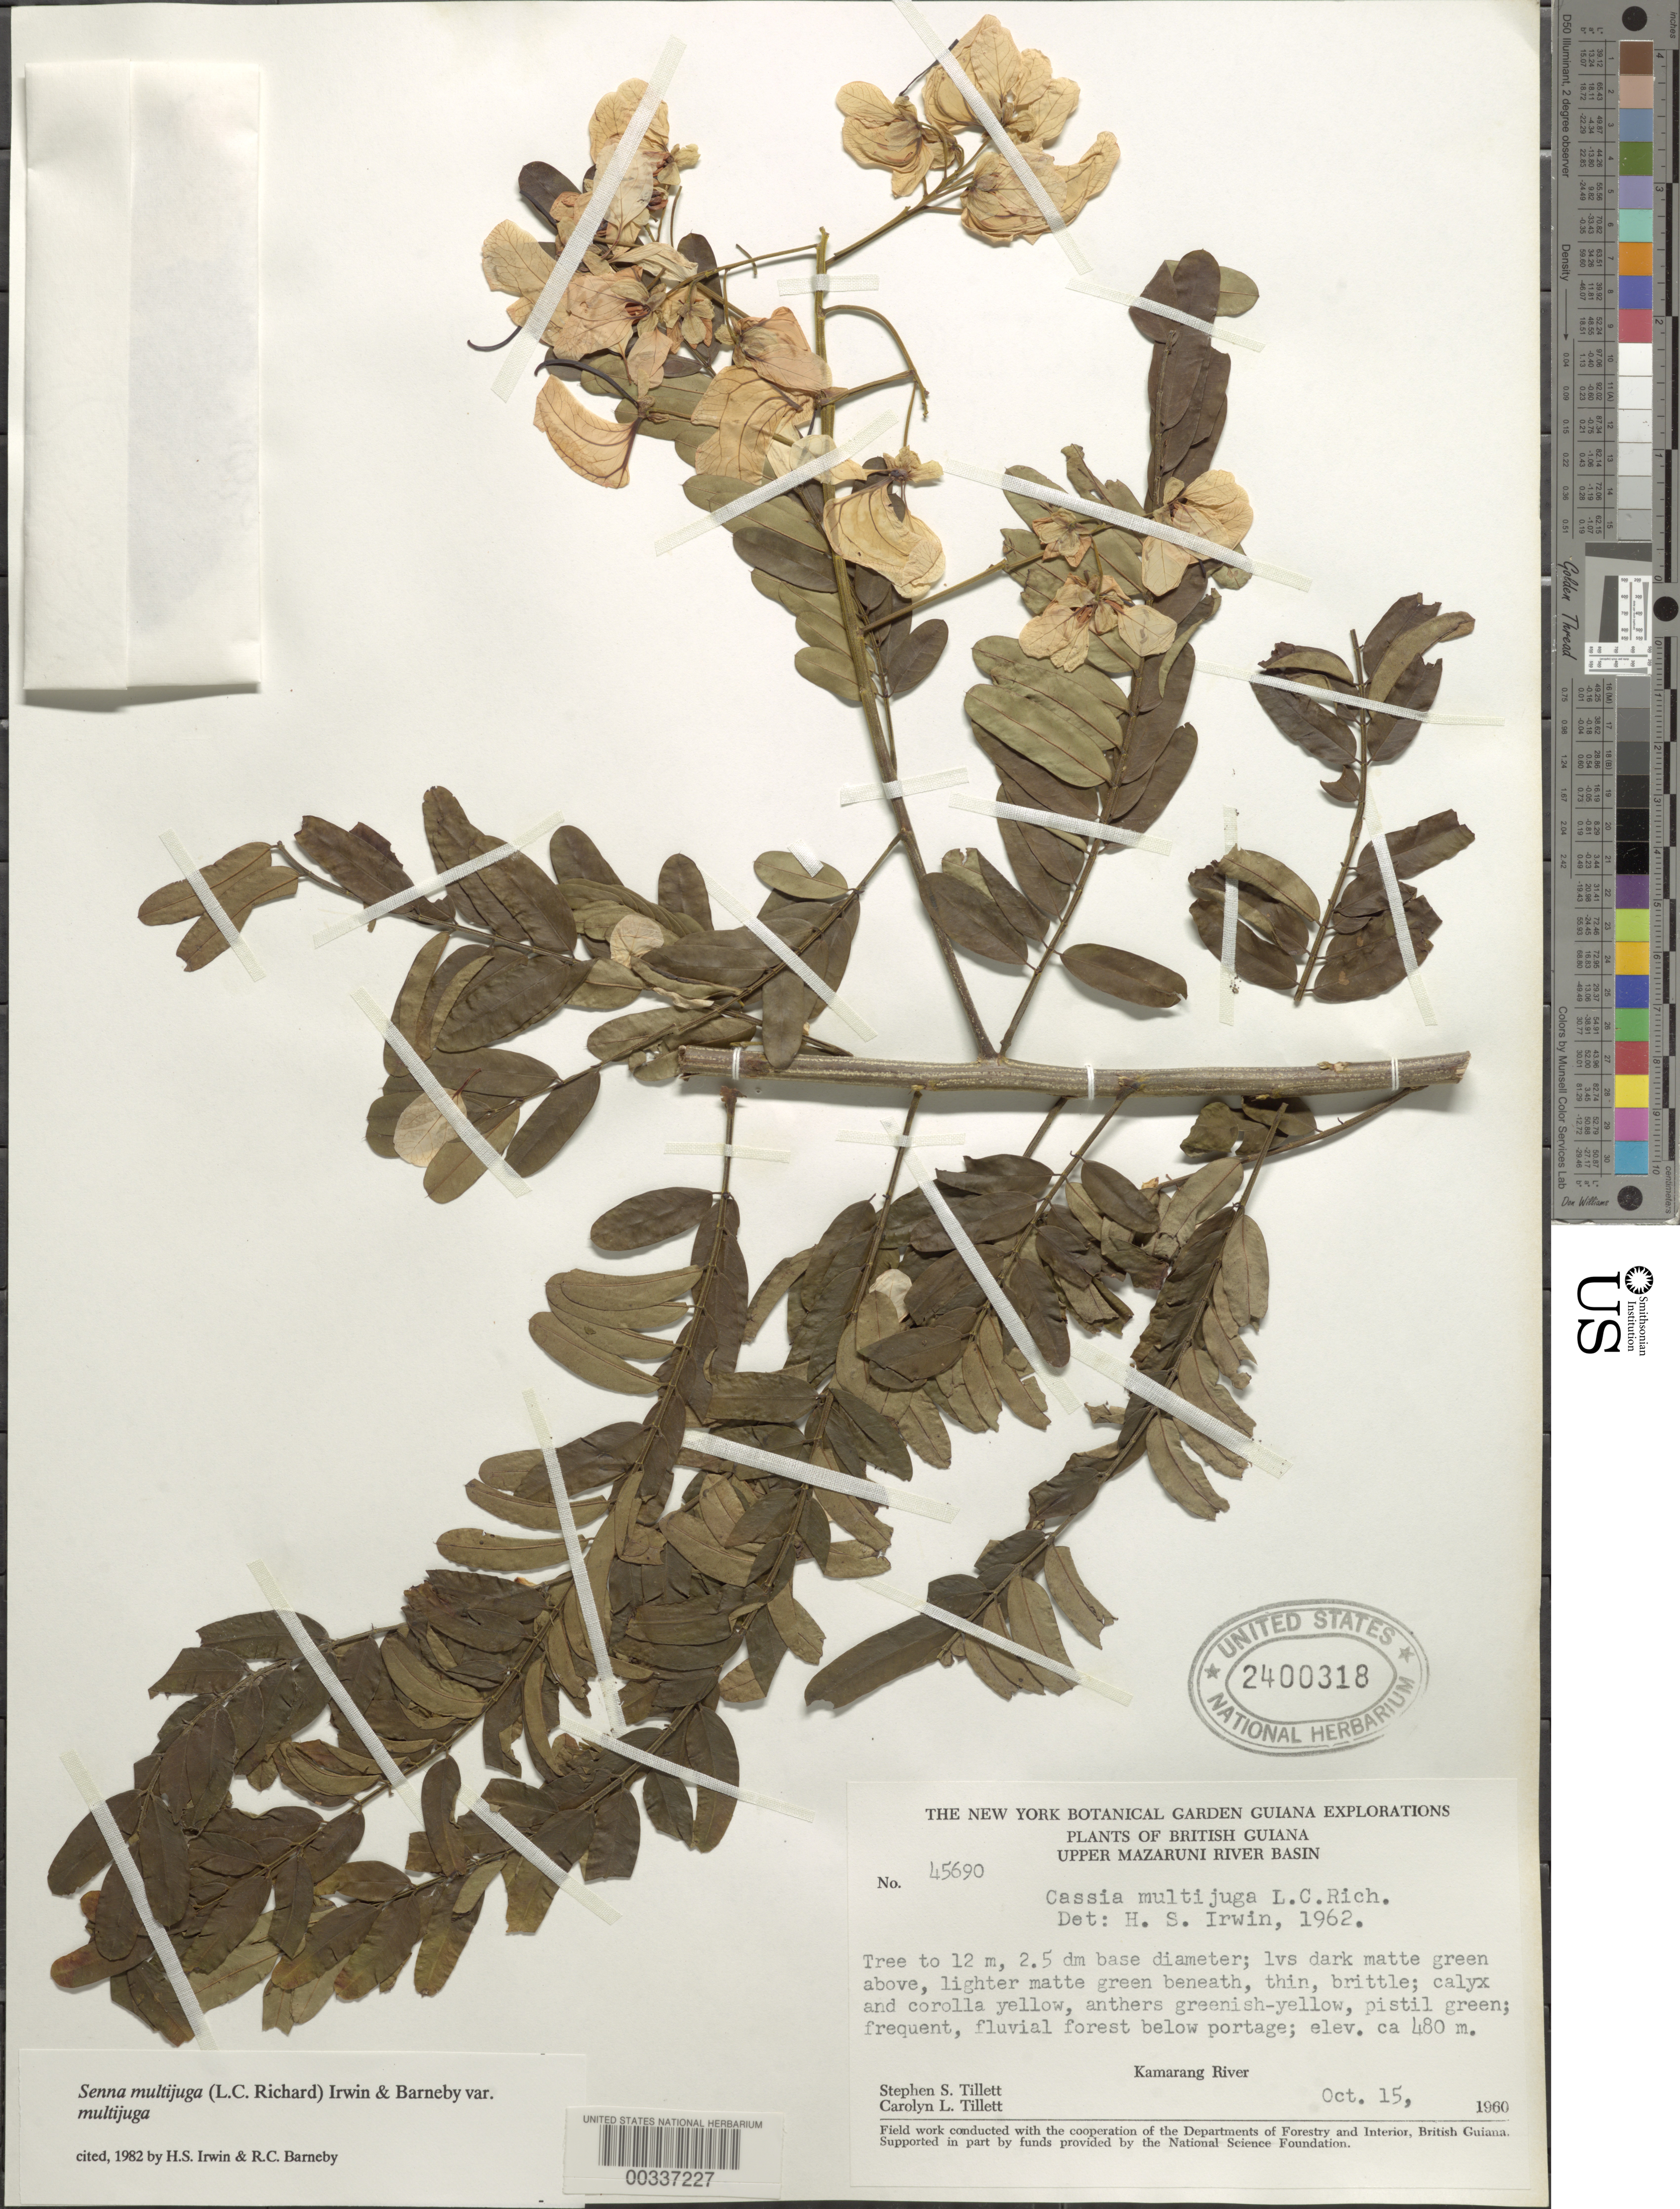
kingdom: Plantae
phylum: Tracheophyta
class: Magnoliopsida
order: Fabales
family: Fabaceae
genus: Senna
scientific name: Senna multijuga var. multijuga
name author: (Rich.) H.S. Irwin & Barneby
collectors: S. S. Tillett & C. L. Tillett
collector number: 45690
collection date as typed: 15 Oct 1960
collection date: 1960-10-15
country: Guyana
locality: Upper mazaruni river basin;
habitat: Fluvial forest below portage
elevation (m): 480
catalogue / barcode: US 2400318